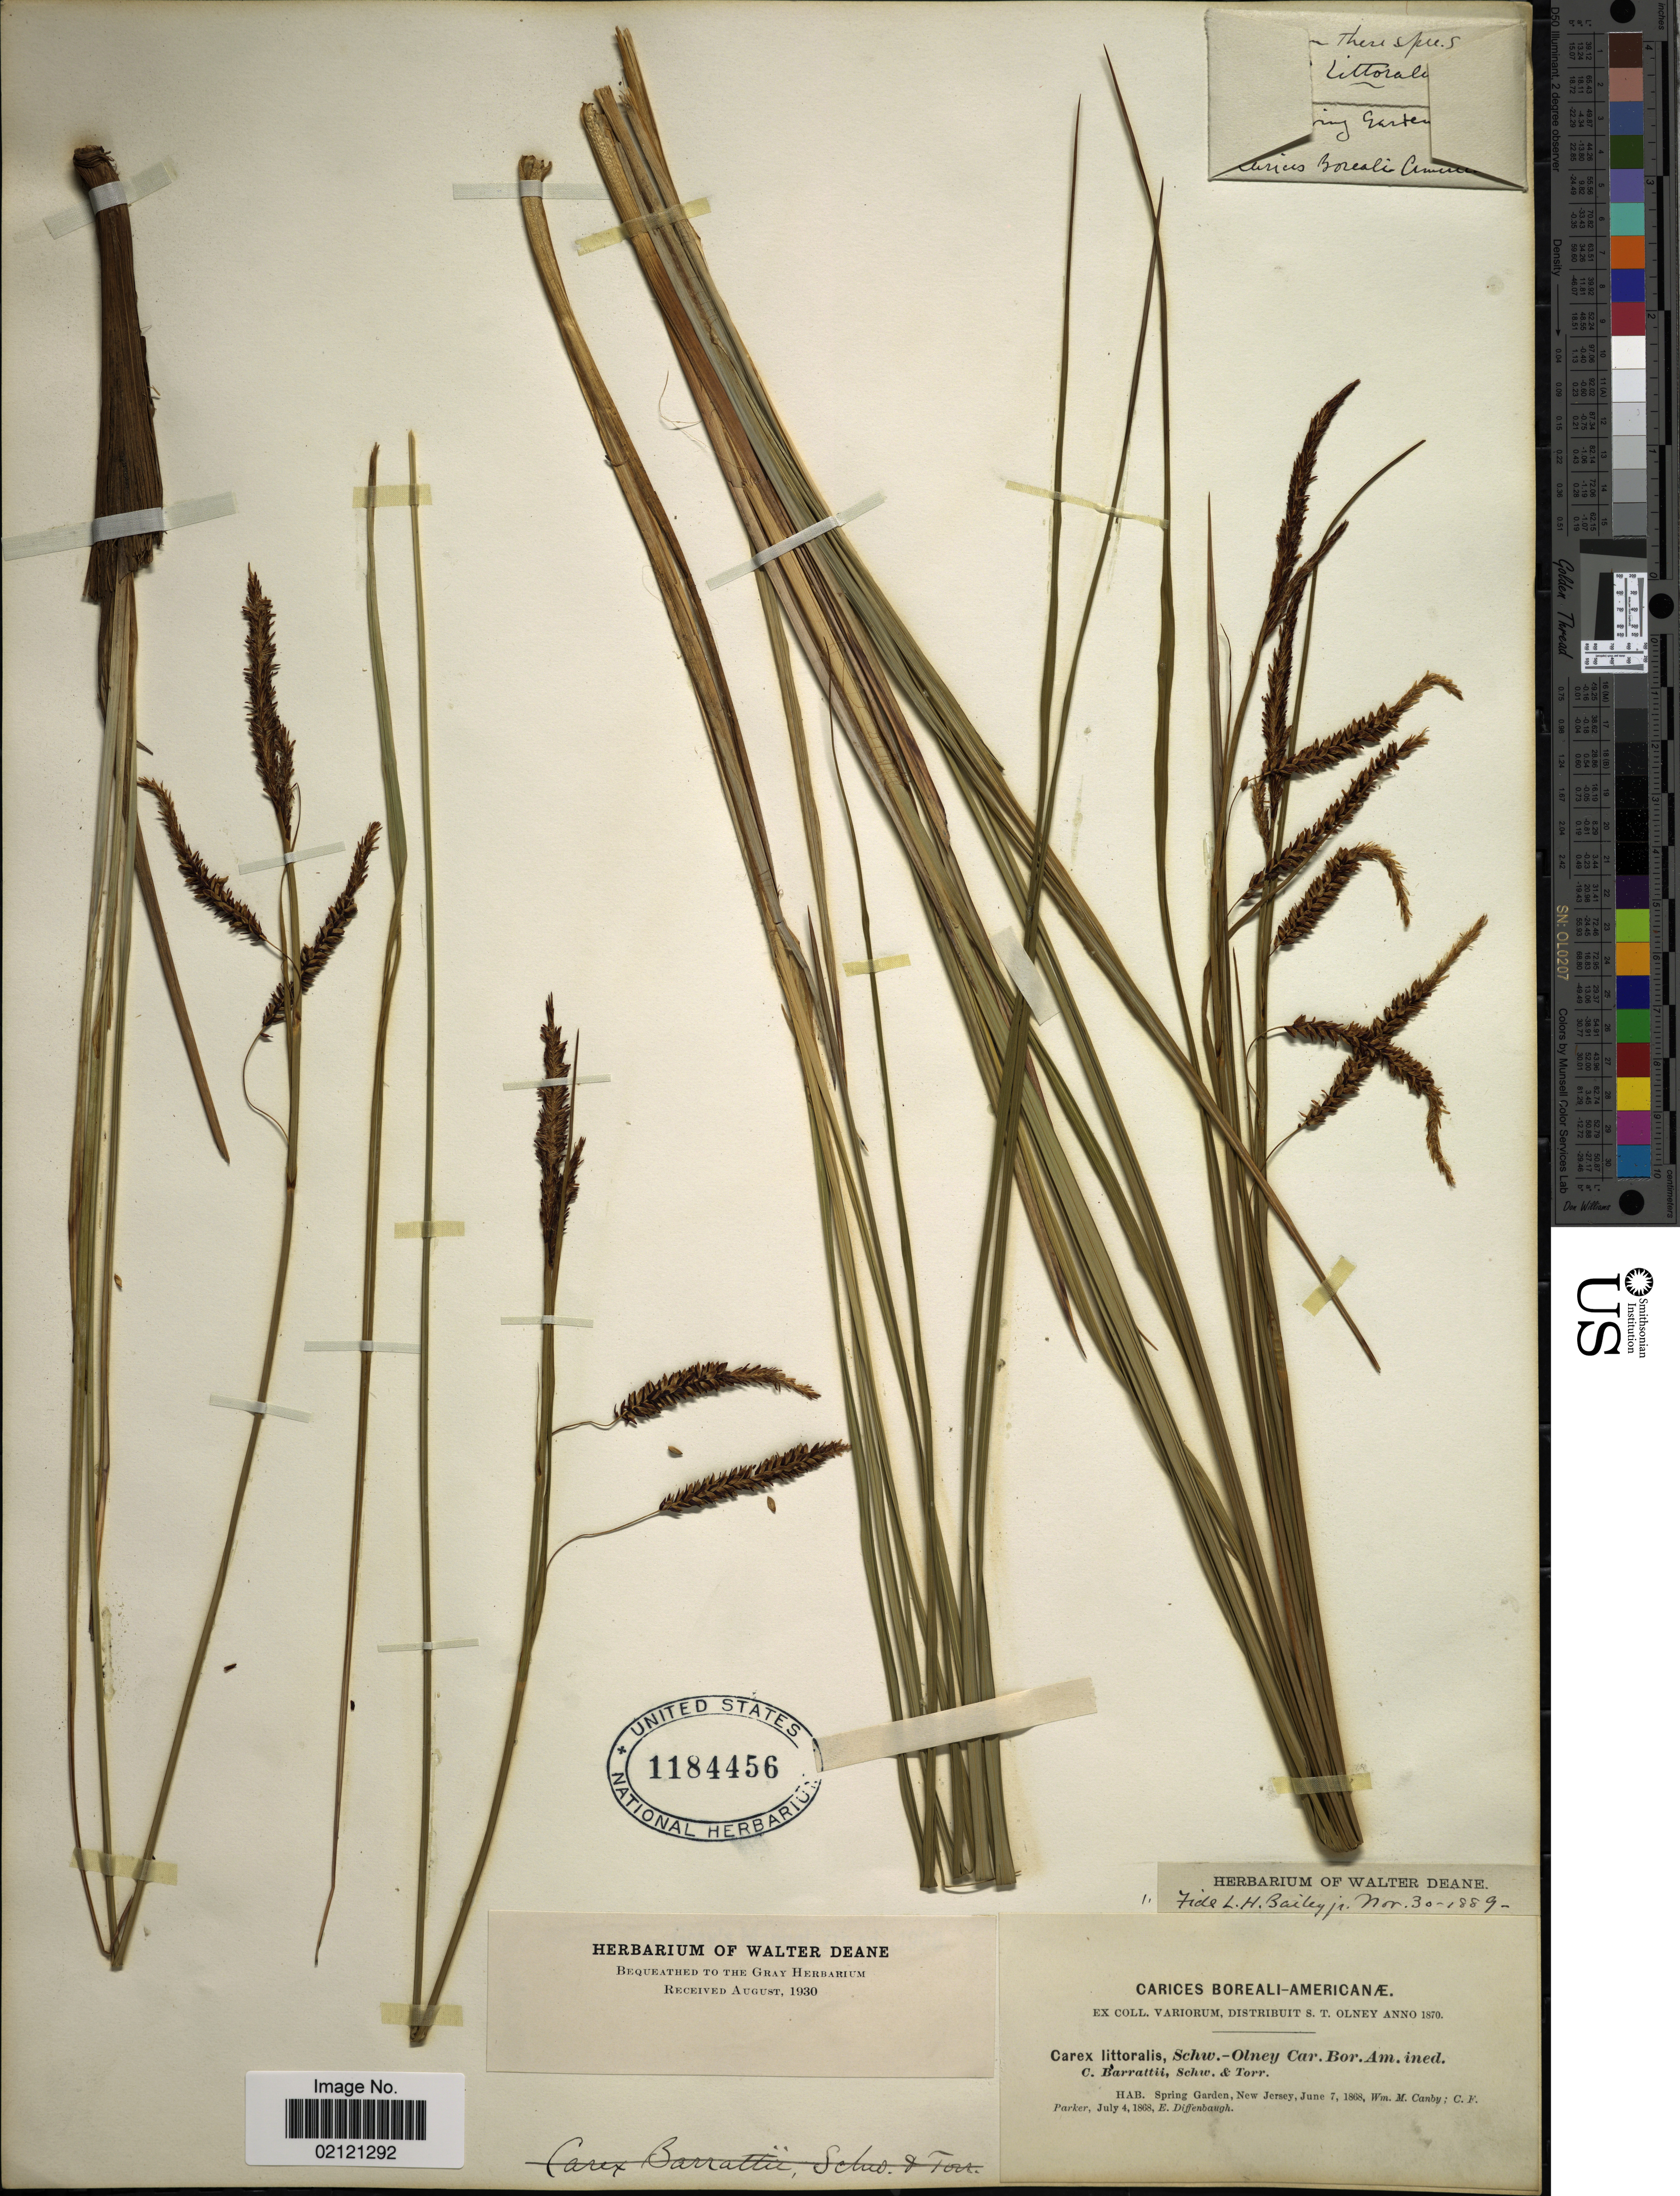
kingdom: Plantae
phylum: Tracheophyta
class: Liliopsida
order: Poales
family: Cyperaceae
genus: Carex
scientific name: Carex barrattii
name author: Torr. ex Schwein.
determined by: Strong, Mark T., (BOT), Smithsonian Institution - National Museum of Natural History (UNITED STATES)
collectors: W. M. Canby, C. F. Parker & E. Diffenbaugh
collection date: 1868-06-07/1868-07-04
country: United States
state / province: New Jersey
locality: Spring Garden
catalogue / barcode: US 1184456